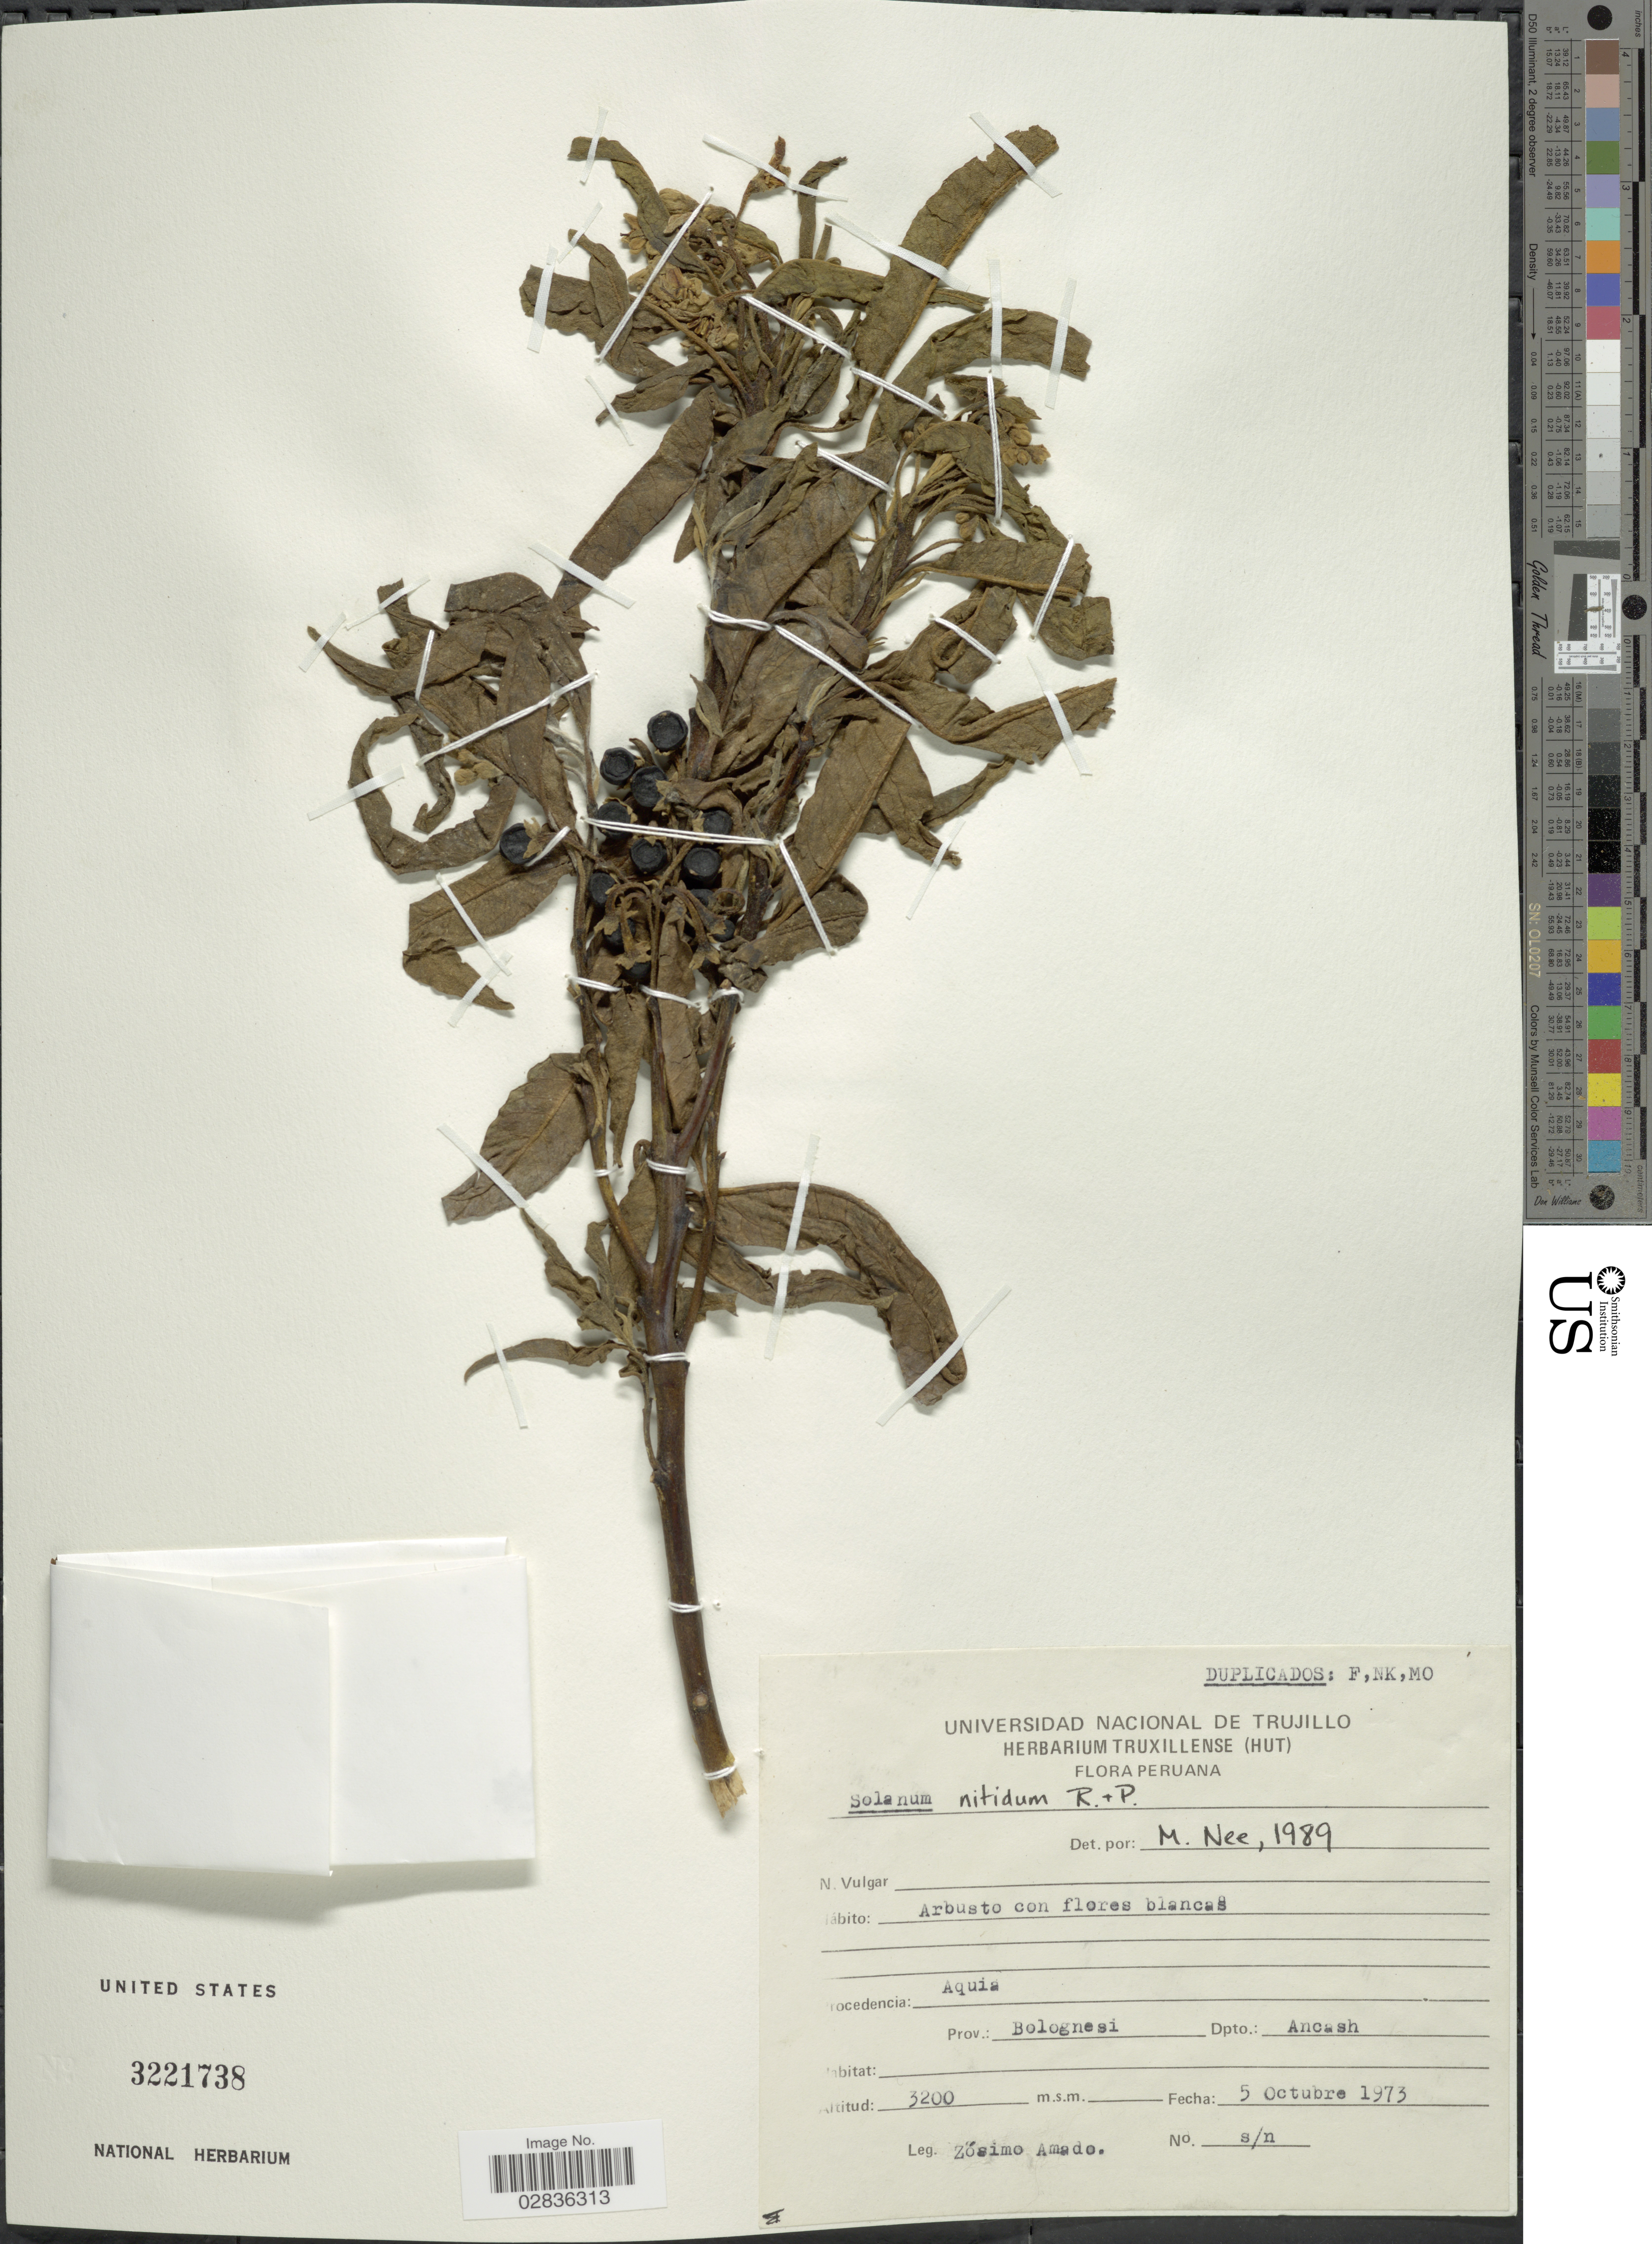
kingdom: Plantae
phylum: Tracheophyta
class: Magnoliopsida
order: Solanales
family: Solanaceae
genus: Solanum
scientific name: Solanum nitidum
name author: Ruiz & Pav.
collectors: Z. Amado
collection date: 1973-10-05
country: Peru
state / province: Ancash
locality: Aquia. Prov.: Bolognesi. Dpto.: Ancash.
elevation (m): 3200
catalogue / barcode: US 3221738